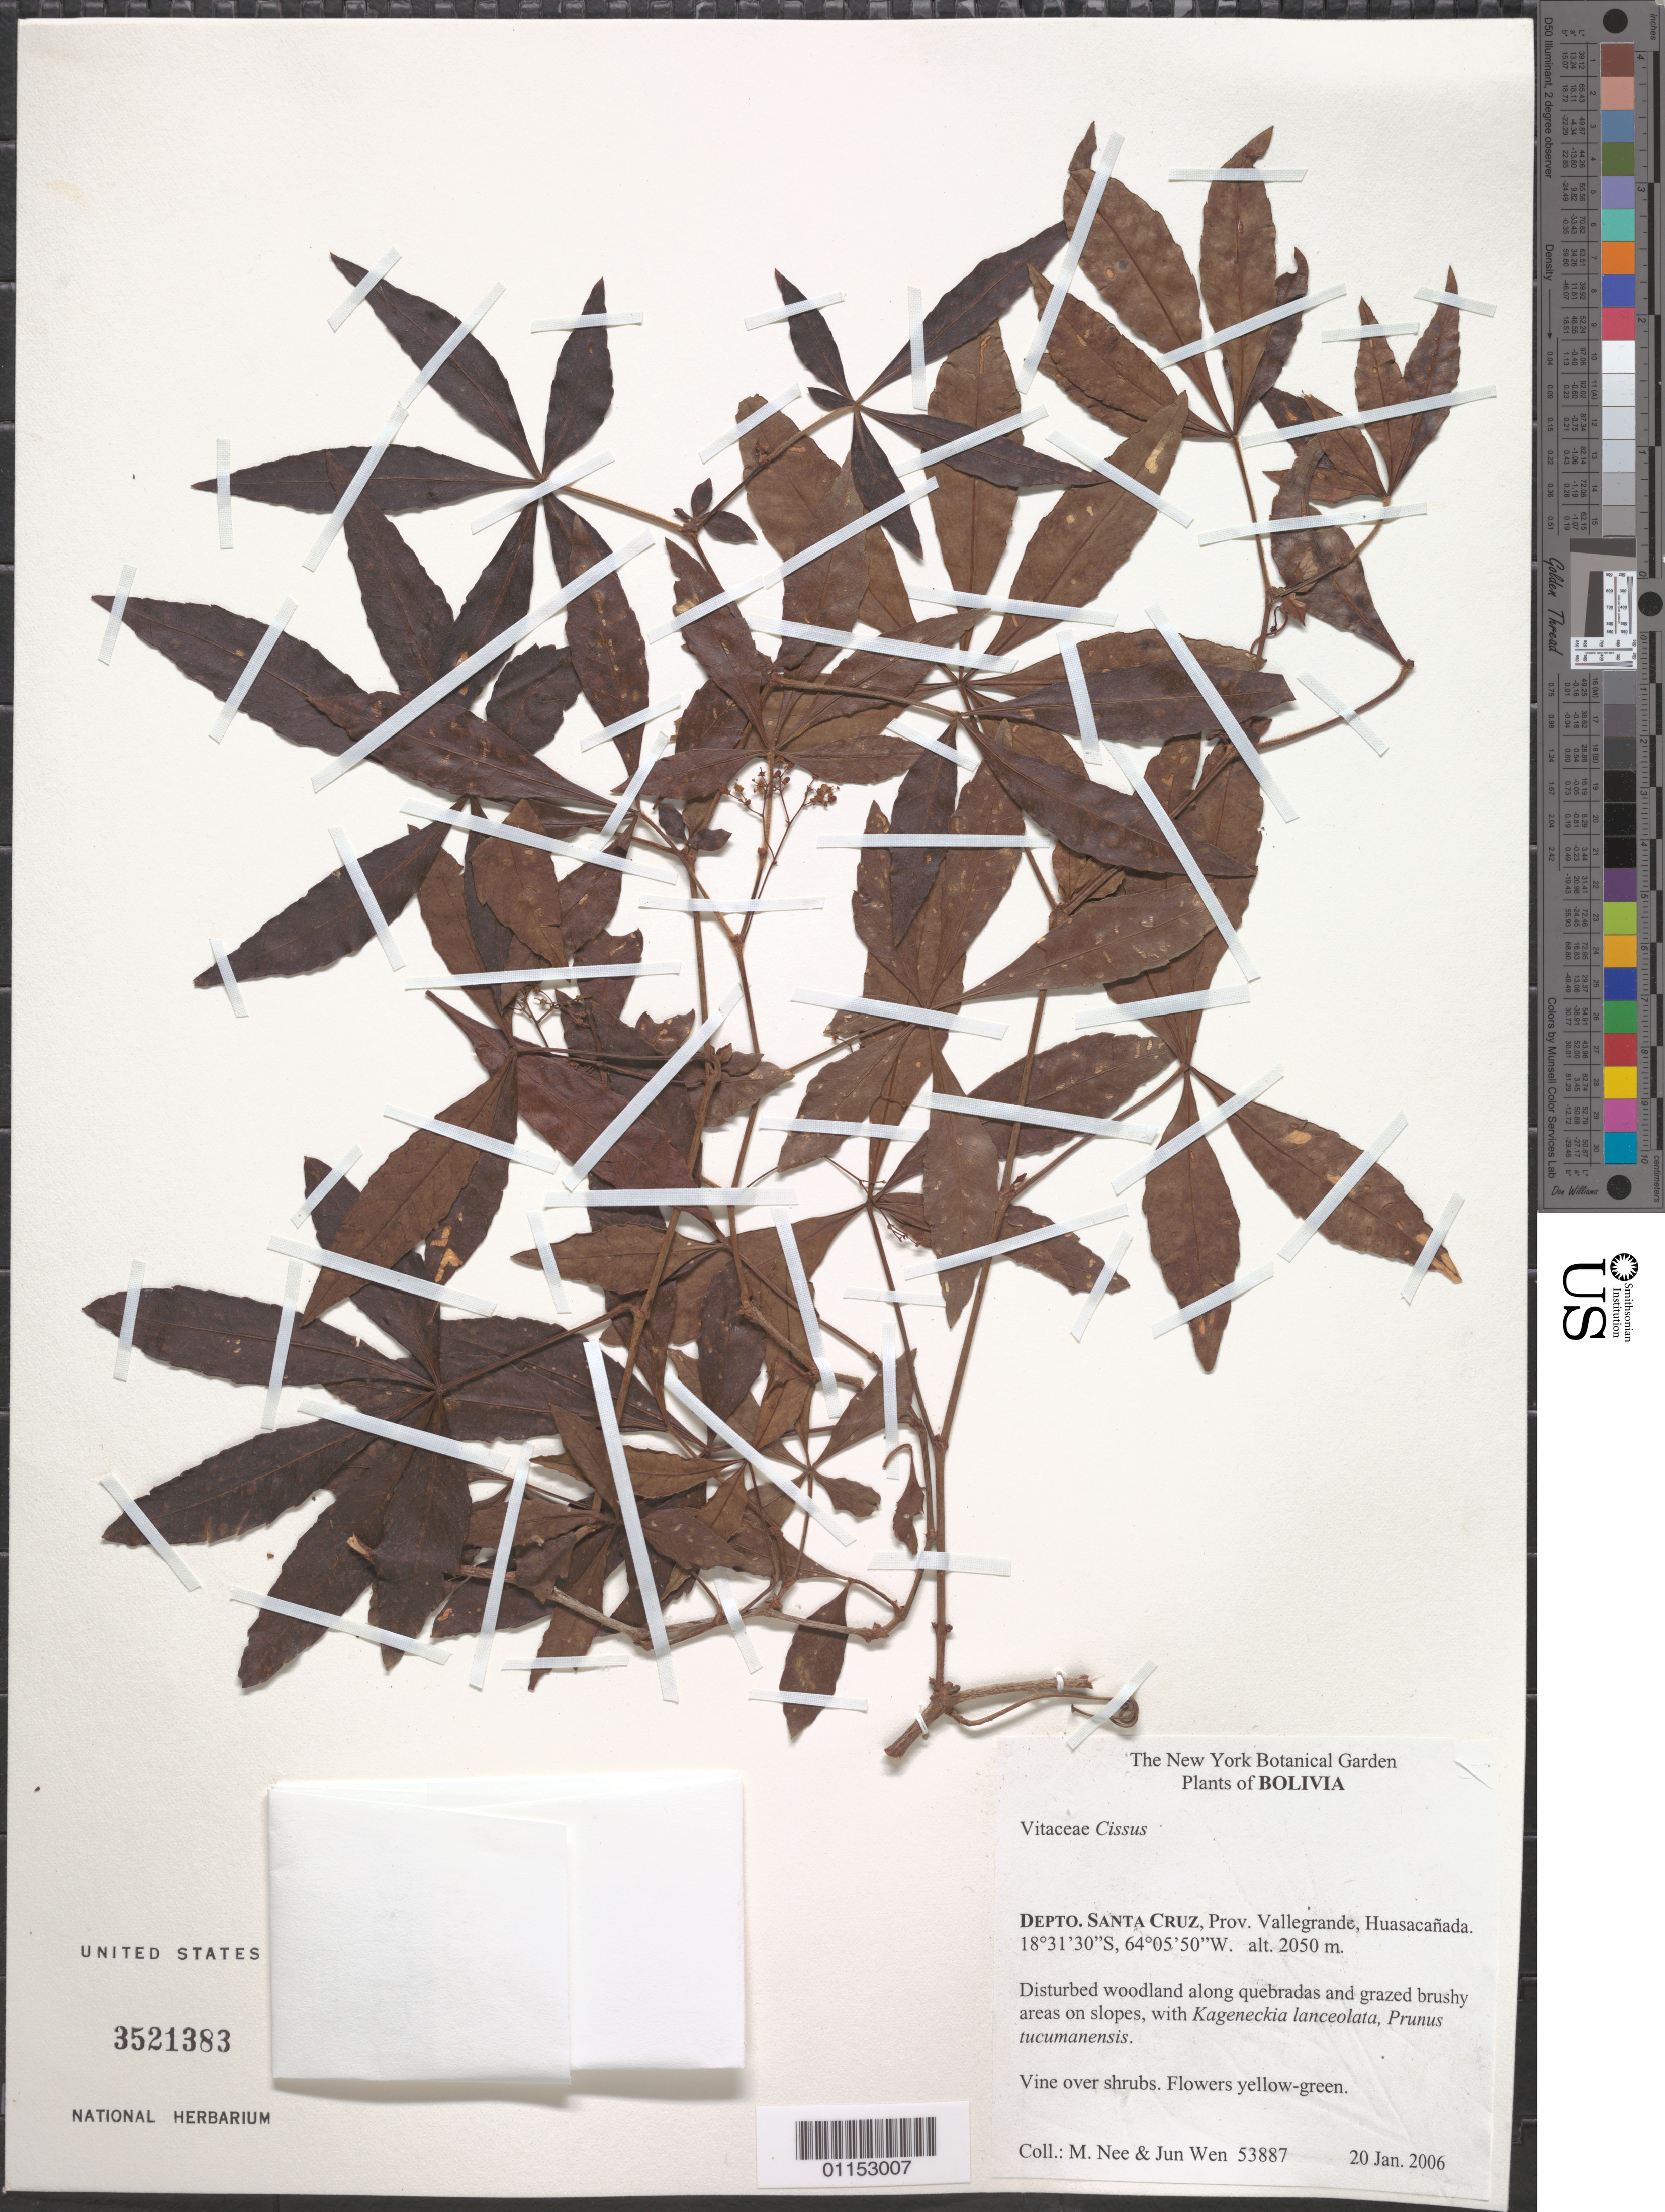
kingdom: Plantae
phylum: Tracheophyta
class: Magnoliopsida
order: Vitales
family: Vitaceae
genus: Cissus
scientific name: Cissus sp.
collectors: M. Nee & J. Wen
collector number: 53887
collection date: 2006-01-20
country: Bolivia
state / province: Santa Cruz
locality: Prov. Vallegrande, Huasacanada.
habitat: Disturbed woodland along quebradas and grazed brushy areas on slopes. Vine over shrubs.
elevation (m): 2050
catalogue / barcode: US 3521383